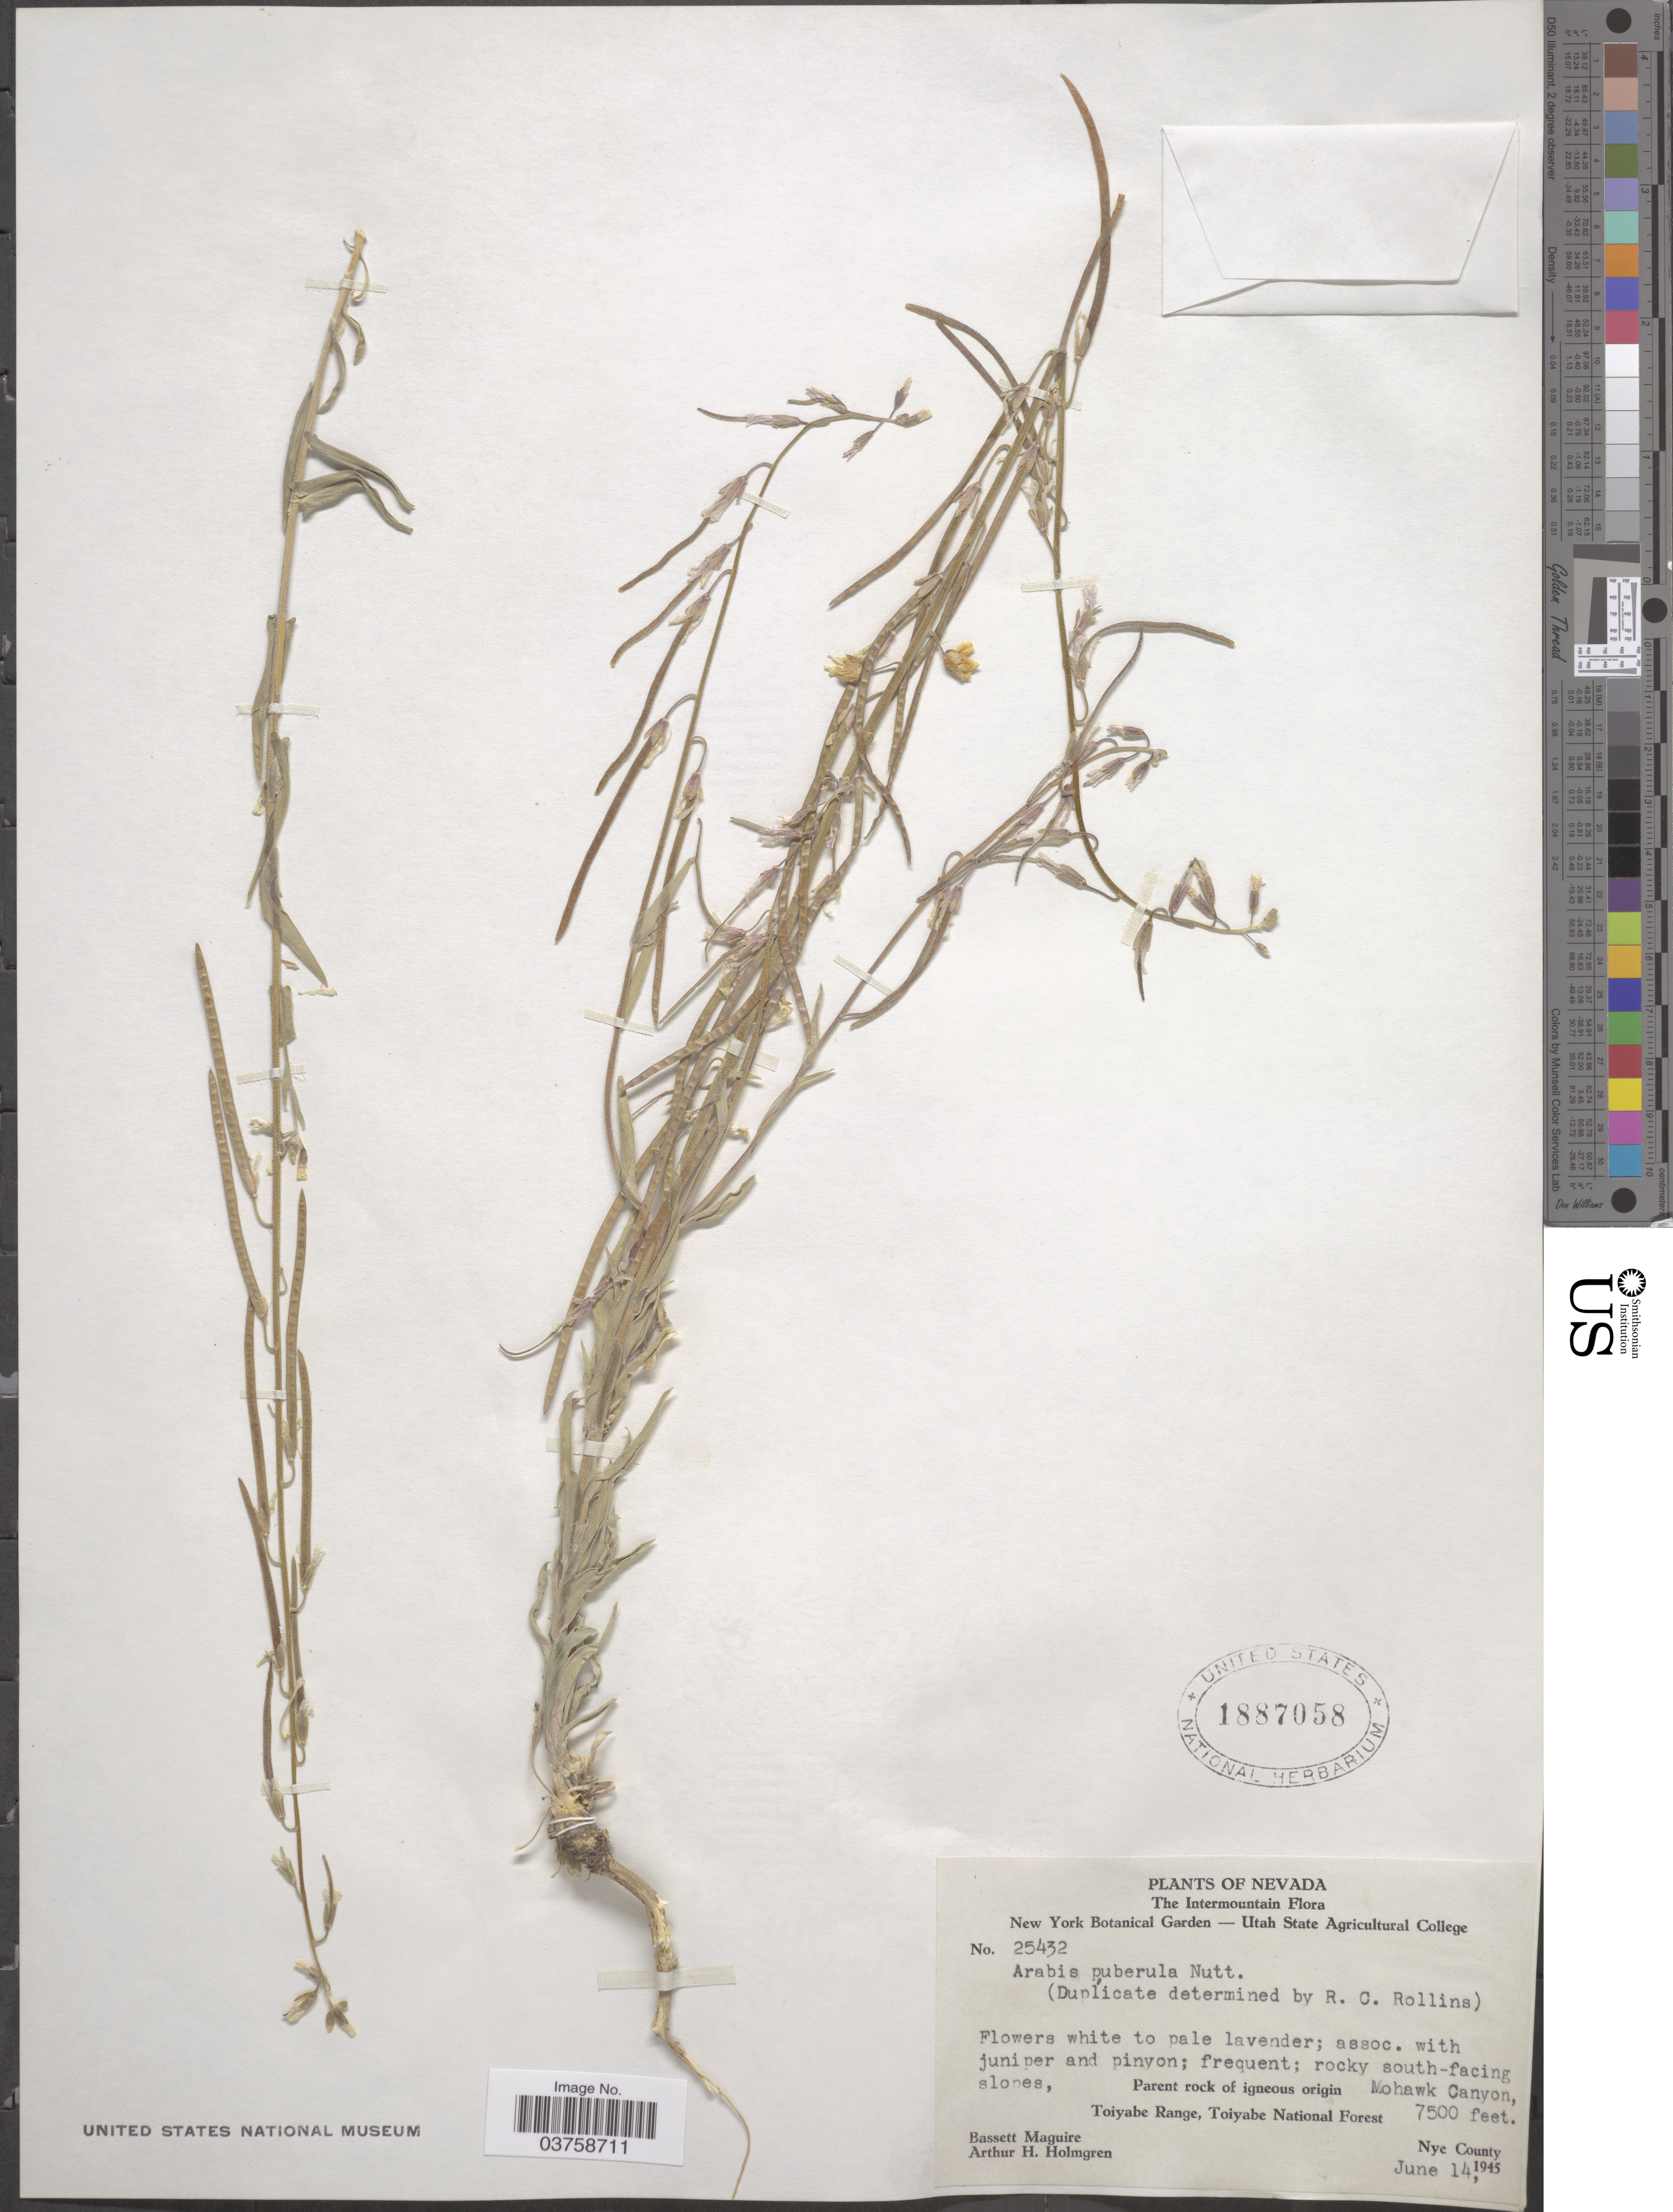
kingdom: Plantae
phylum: Tracheophyta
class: Magnoliopsida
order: Brassicales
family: Brassicaceae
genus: Arabis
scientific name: Arabis puberula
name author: Nutt.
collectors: B. Maguire & A. H. Holmgren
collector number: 25432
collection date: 1945-06-14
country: United States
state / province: Nevada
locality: The Intermountain. Parent rock of igneous origin. Toiyabe Range, Toiyabe National Forest. Mohawk Canyon.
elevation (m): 2286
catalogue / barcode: US 1887058